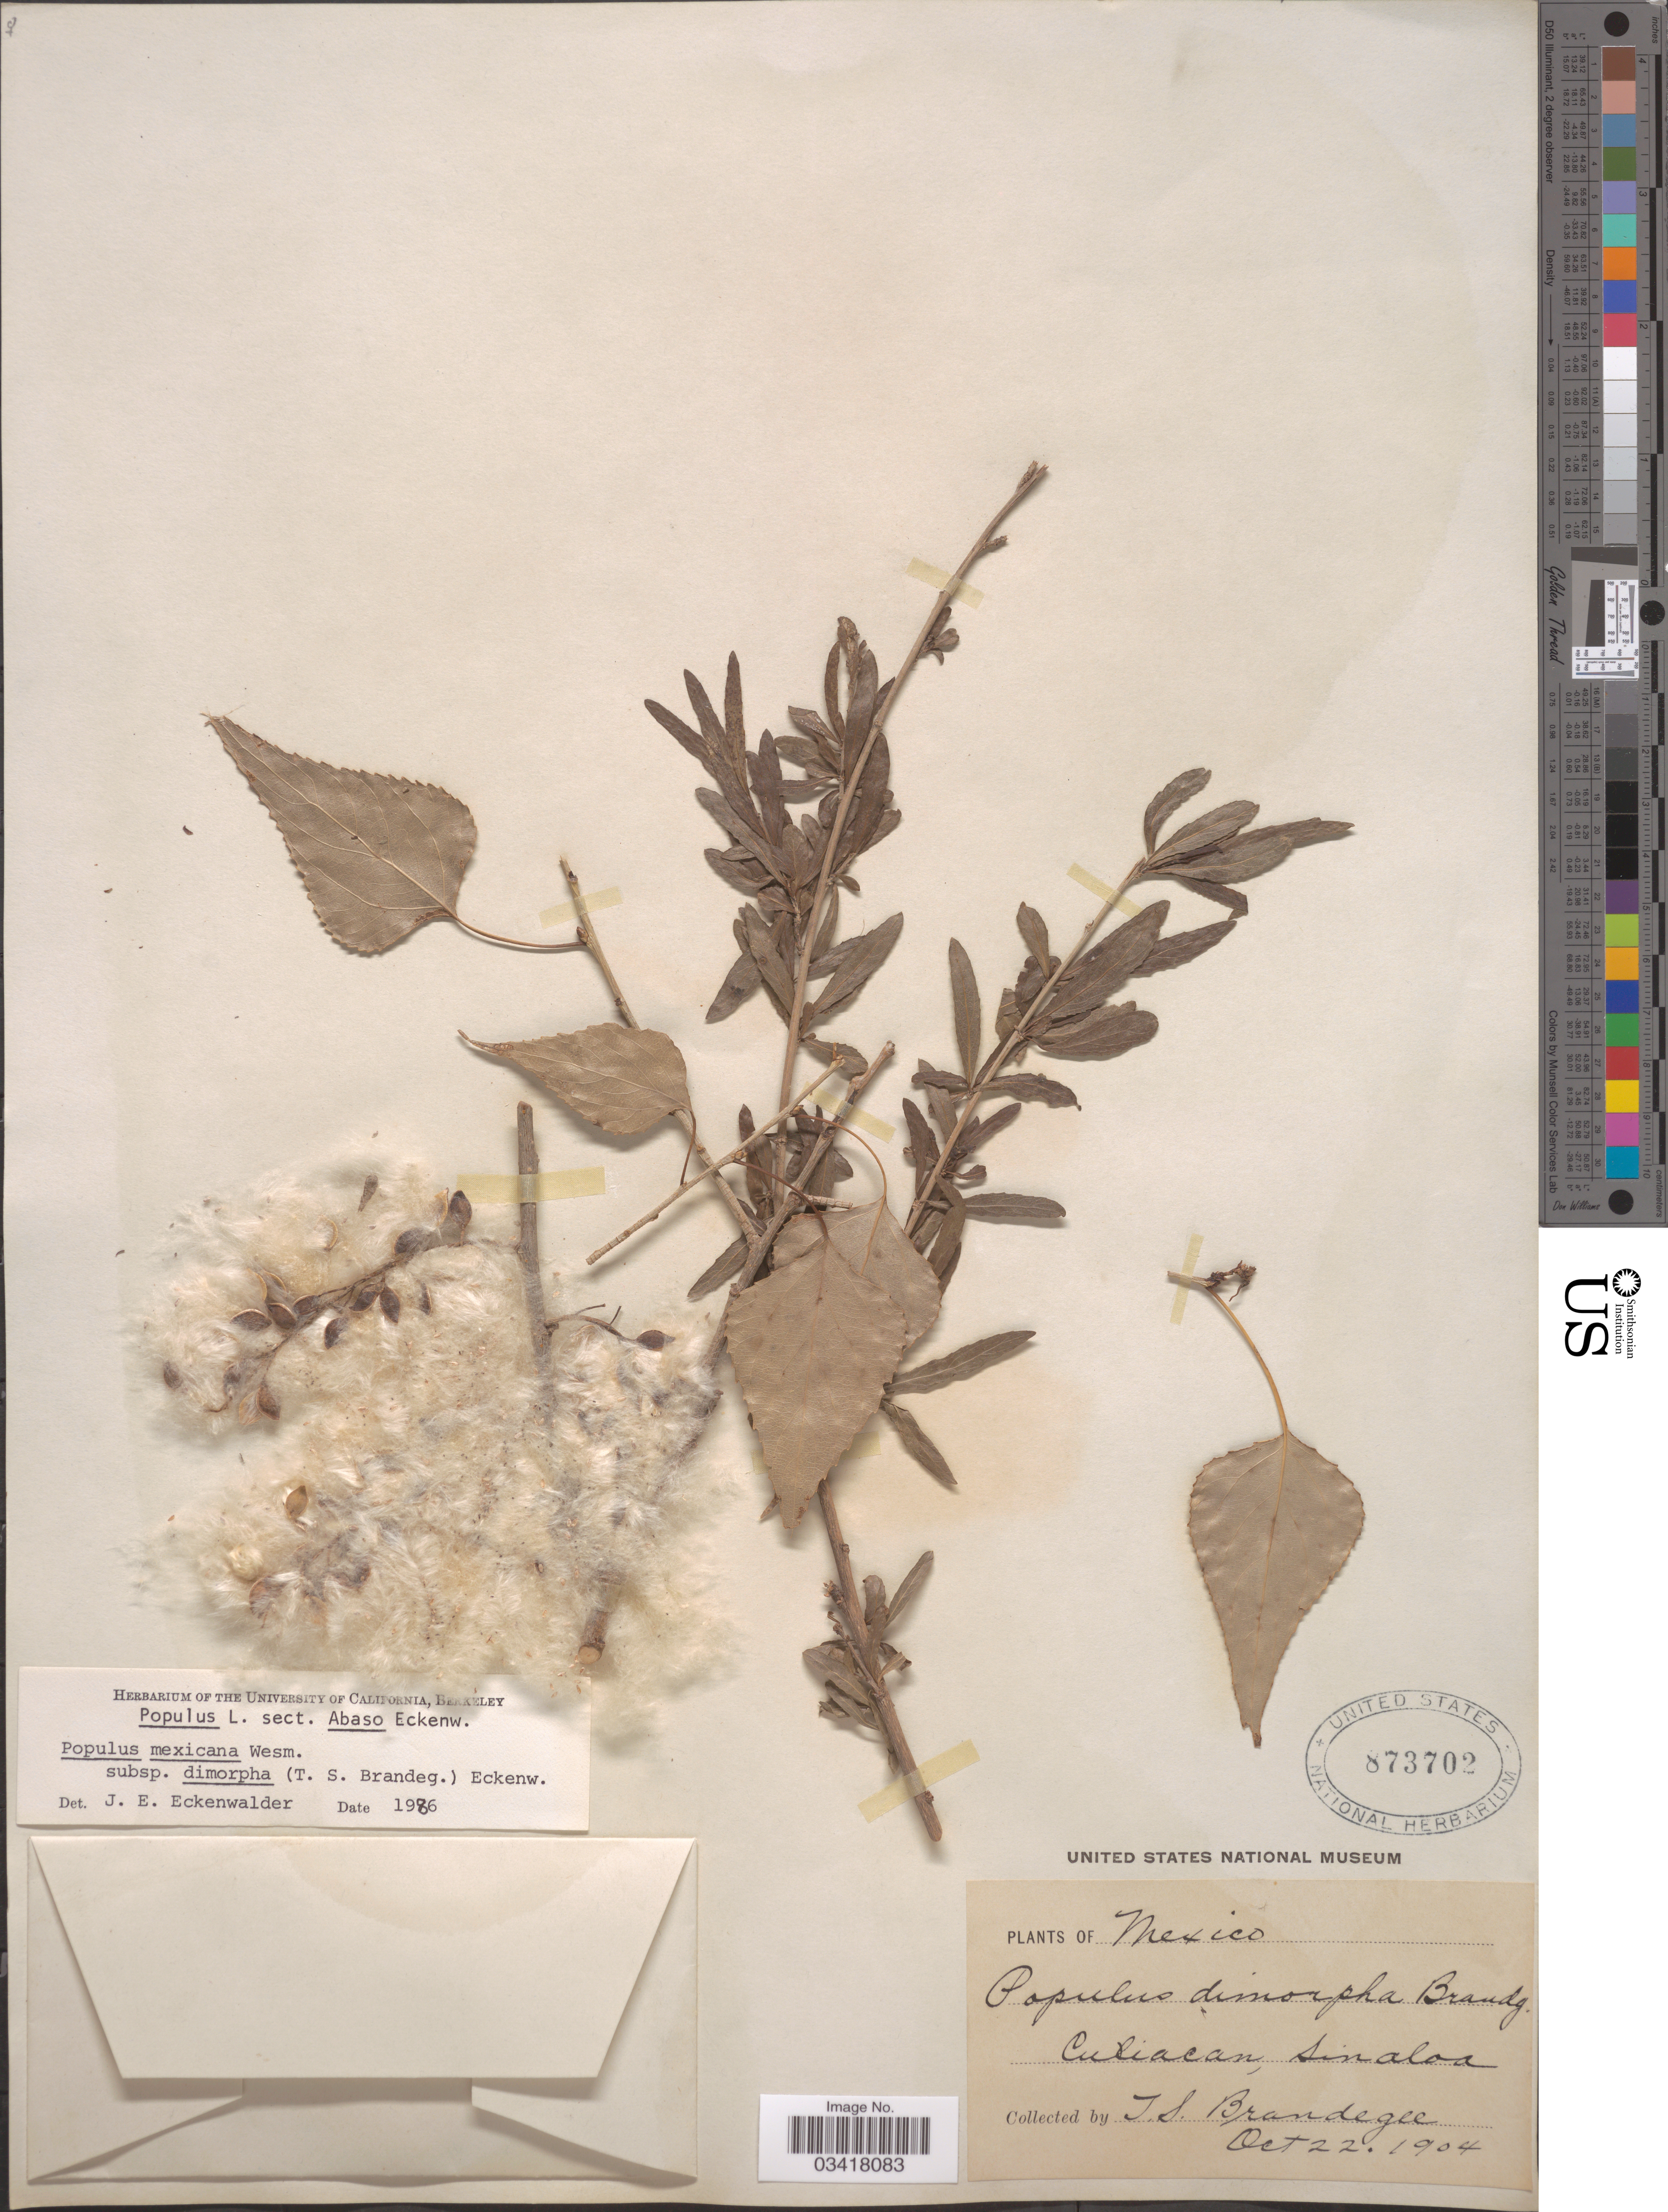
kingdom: Plantae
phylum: Tracheophyta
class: Magnoliopsida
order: Malpighiales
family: Salicaceae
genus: Populus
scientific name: Populus mexicana subsp. dimorpha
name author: (Brandegee) Eckenw.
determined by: Eckenwalder, James E.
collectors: T. S. Brandegee (herbarium)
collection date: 1904-10-22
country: Mexico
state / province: Sinaloa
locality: Culiacan.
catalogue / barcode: US 873702